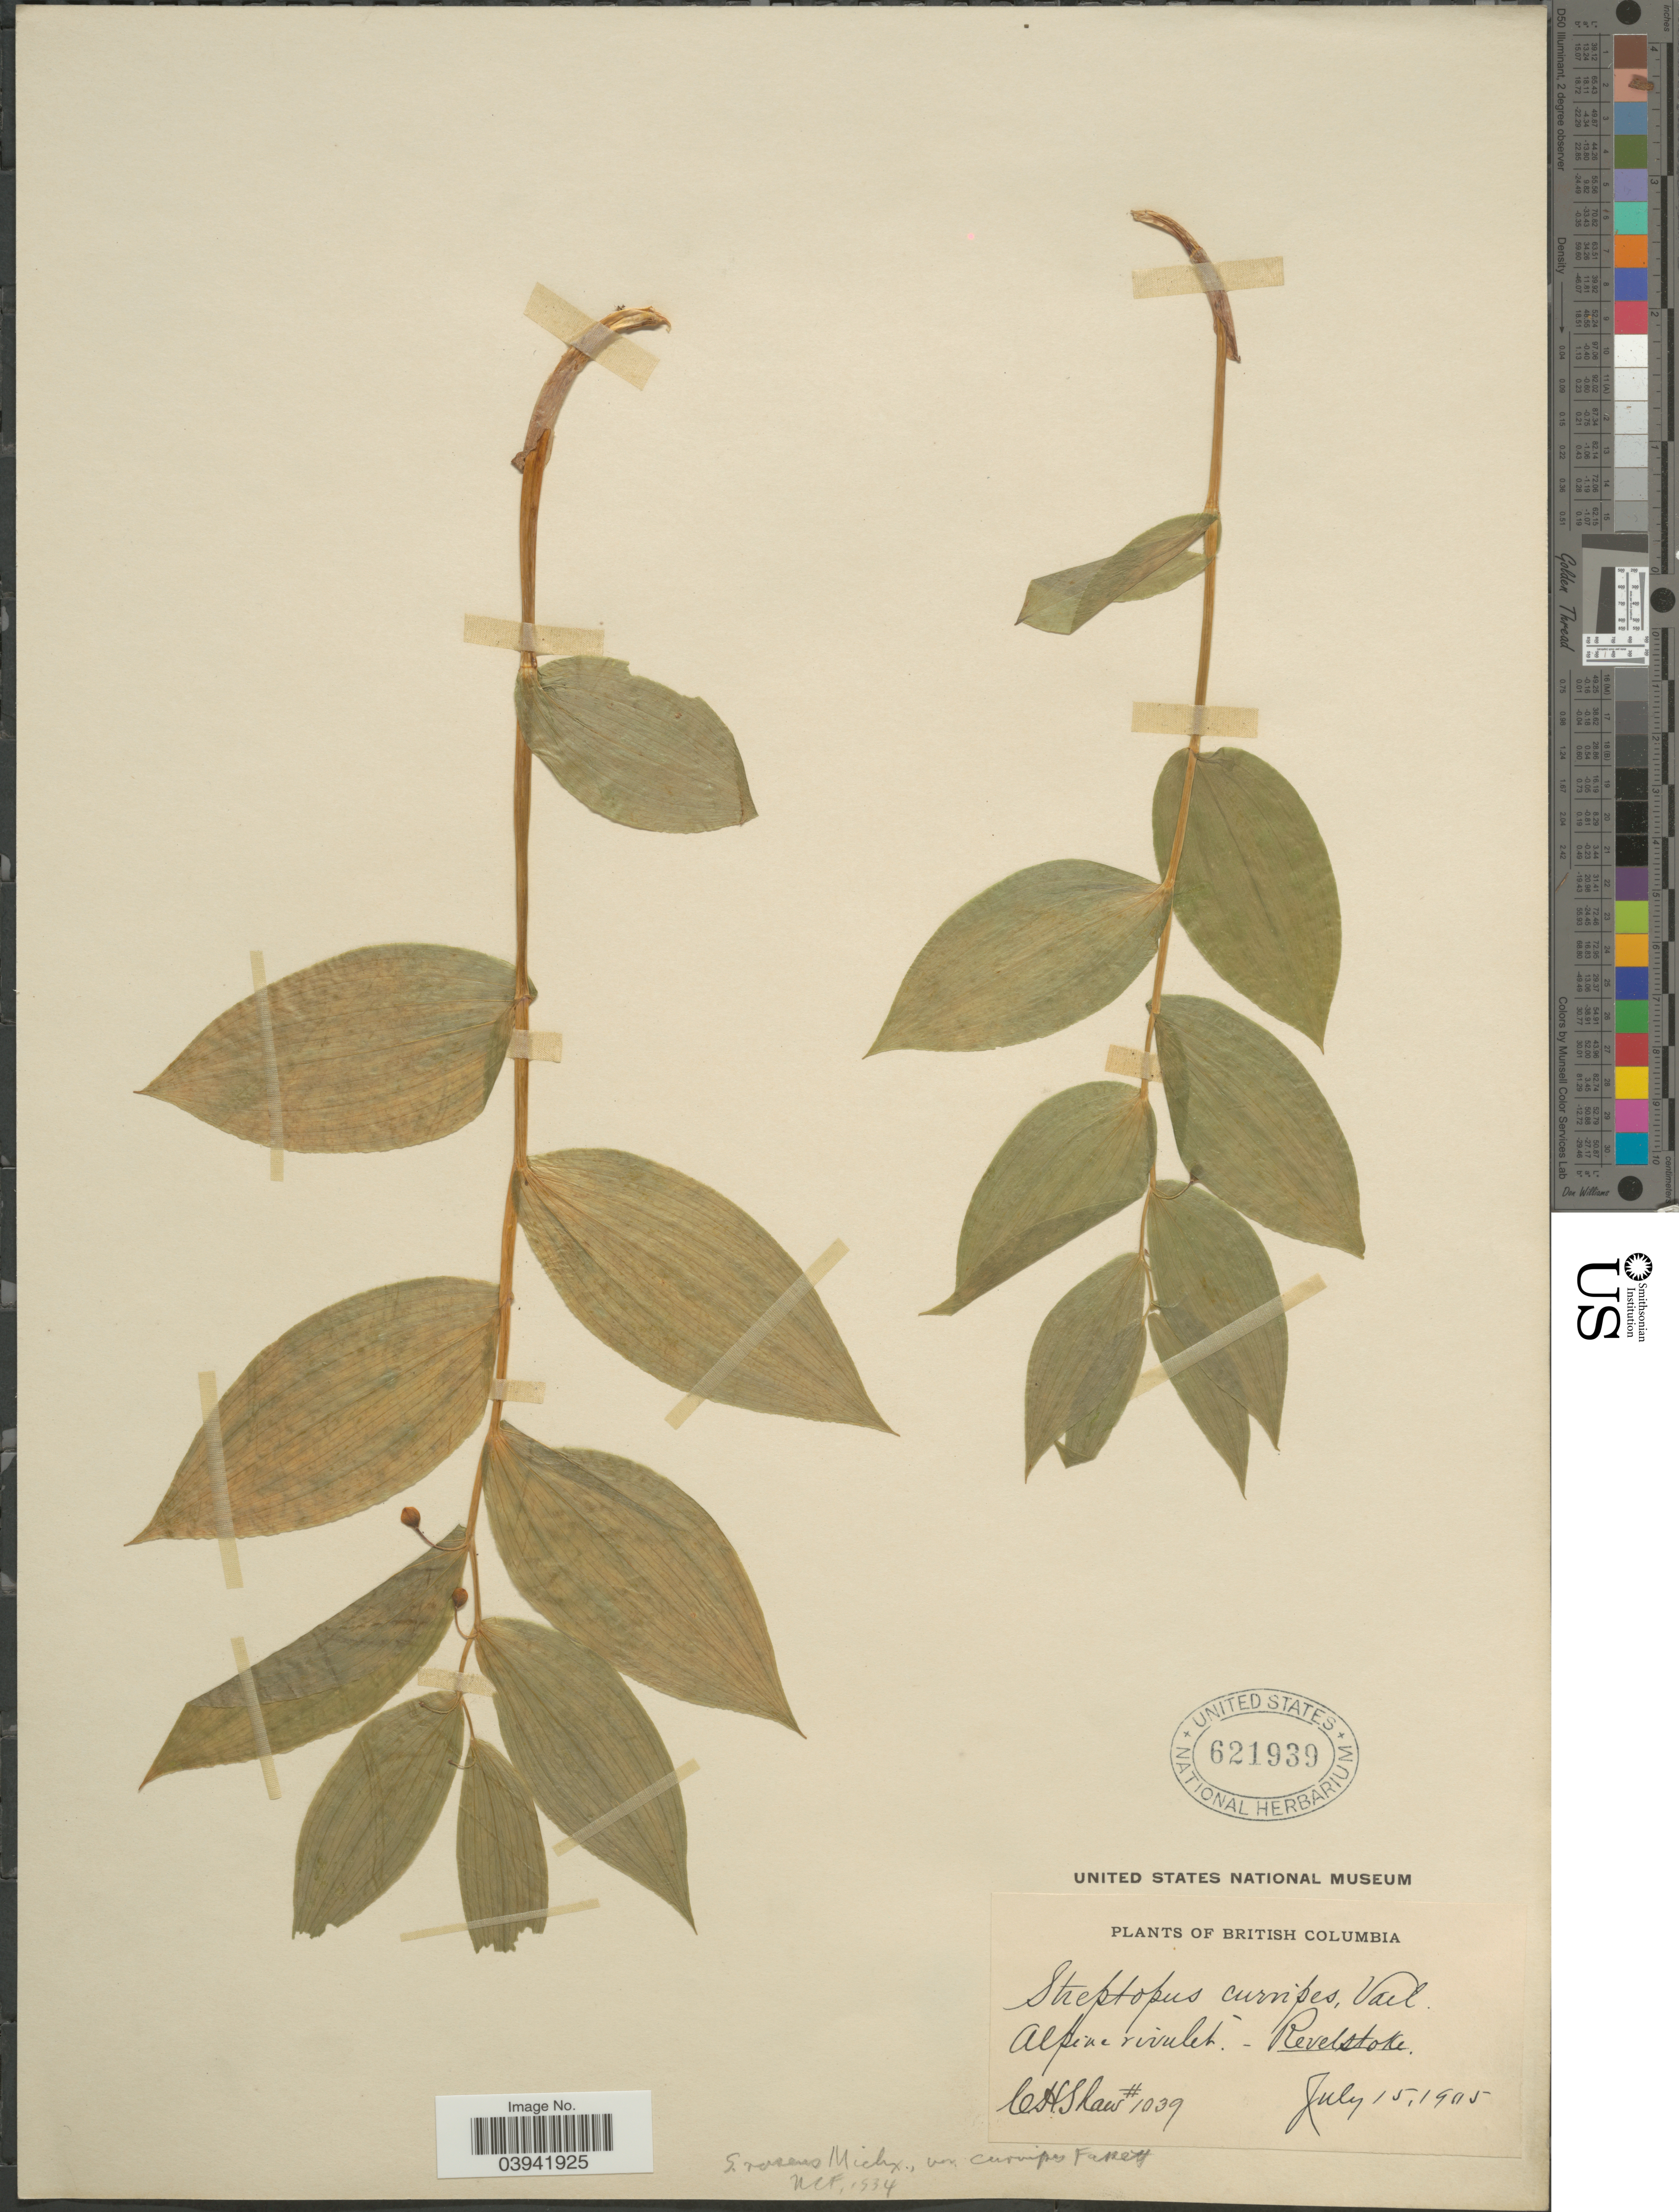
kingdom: Plantae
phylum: Tracheophyta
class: Liliopsida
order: Liliales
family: Liliaceae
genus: Streptopus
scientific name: Streptopus roseus var. curvipes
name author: (Vail) Fassett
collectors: C. H. Shaw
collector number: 1039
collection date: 1905-07-15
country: Canada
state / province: British Columbia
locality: Alpine rivulet - Revelstoke.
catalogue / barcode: US 621939